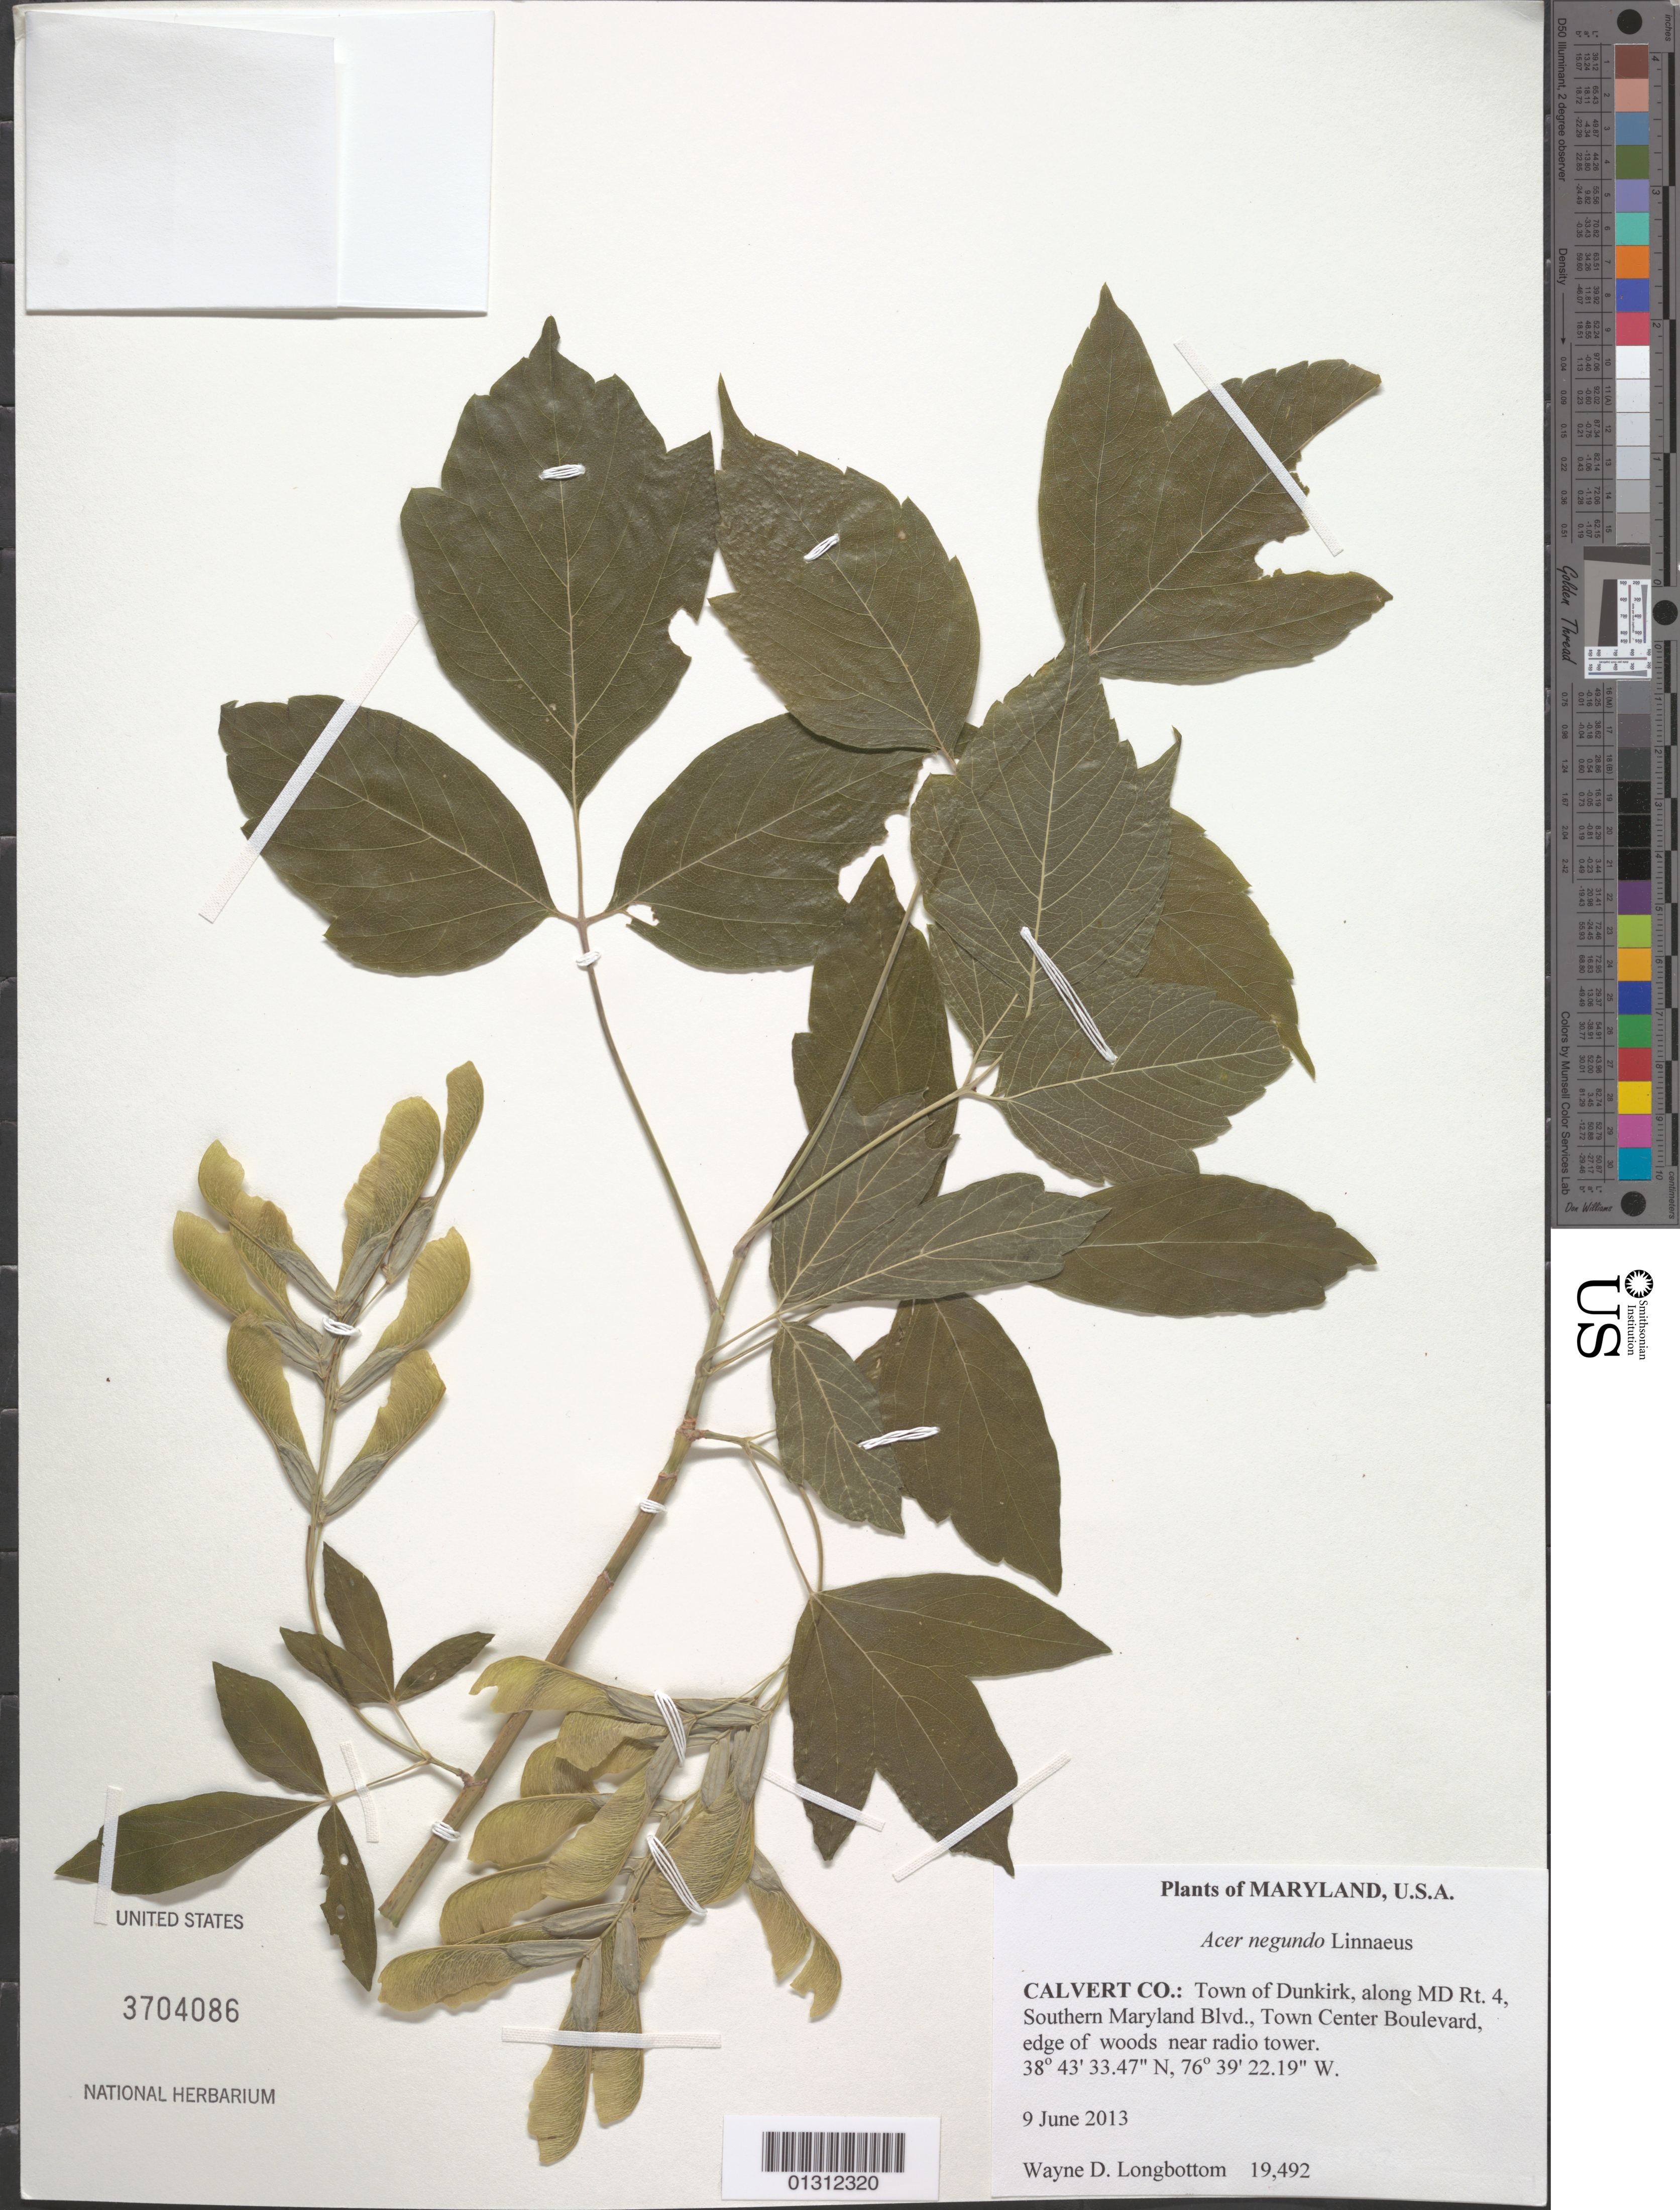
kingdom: Plantae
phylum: Tracheophyta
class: Magnoliopsida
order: Sapindales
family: Sapindaceae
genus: Acer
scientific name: Acer negundo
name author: L.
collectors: W. D. Longbottom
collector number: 19492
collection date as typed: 9 June 2013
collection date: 2013-06-09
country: United States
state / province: Maryland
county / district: Calvert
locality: Town of Dunkirk, along MD Rt. 4, Southern Maryland Blvd., Town Center Boulevard, edge of woods near radio tower.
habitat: Edge of woods near radio tower.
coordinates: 38 43 33.47 N, 76 39 22.19 W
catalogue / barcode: US 3704086